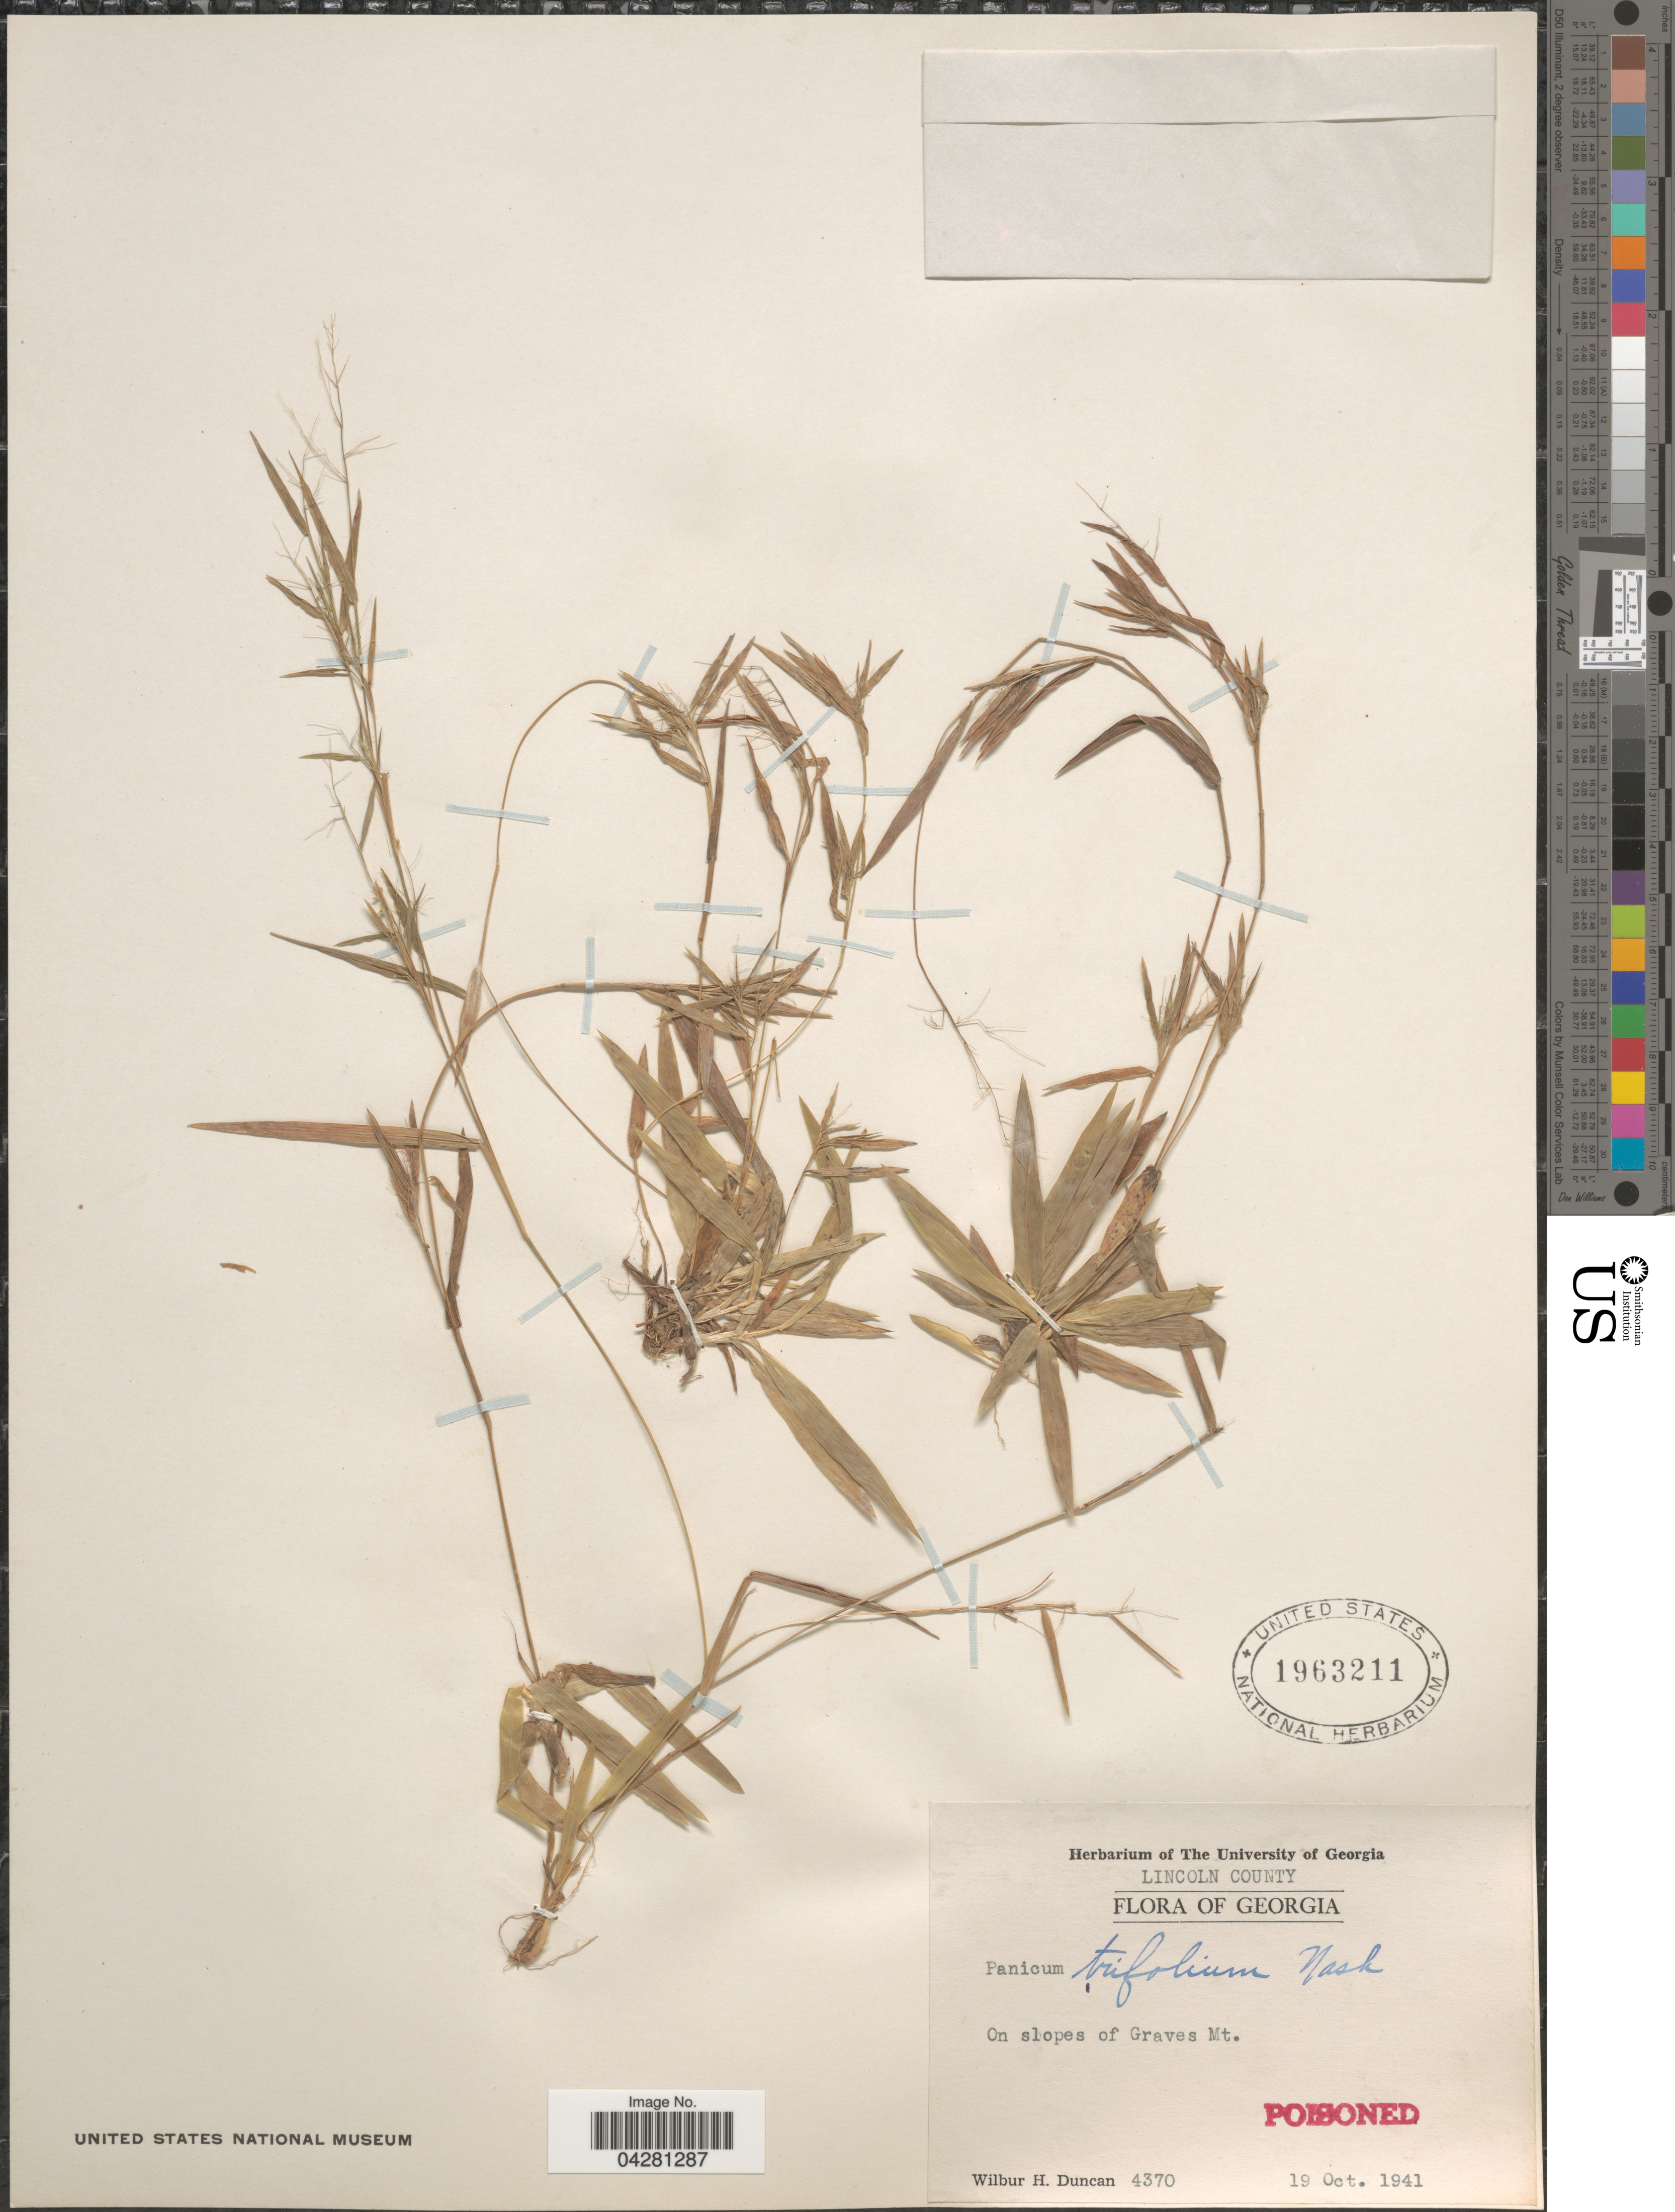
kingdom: Plantae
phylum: Tracheophyta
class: Liliopsida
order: Poales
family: Poaceae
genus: Dichanthelium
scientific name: Dichanthelium dichotomum var. unciphyllum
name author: (Trin.) Davidse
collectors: W. H. Duncan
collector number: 4370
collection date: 1941-10-19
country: United States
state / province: Georgia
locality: Lincoln County. On slopes of Graves Mt.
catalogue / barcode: US 1963211